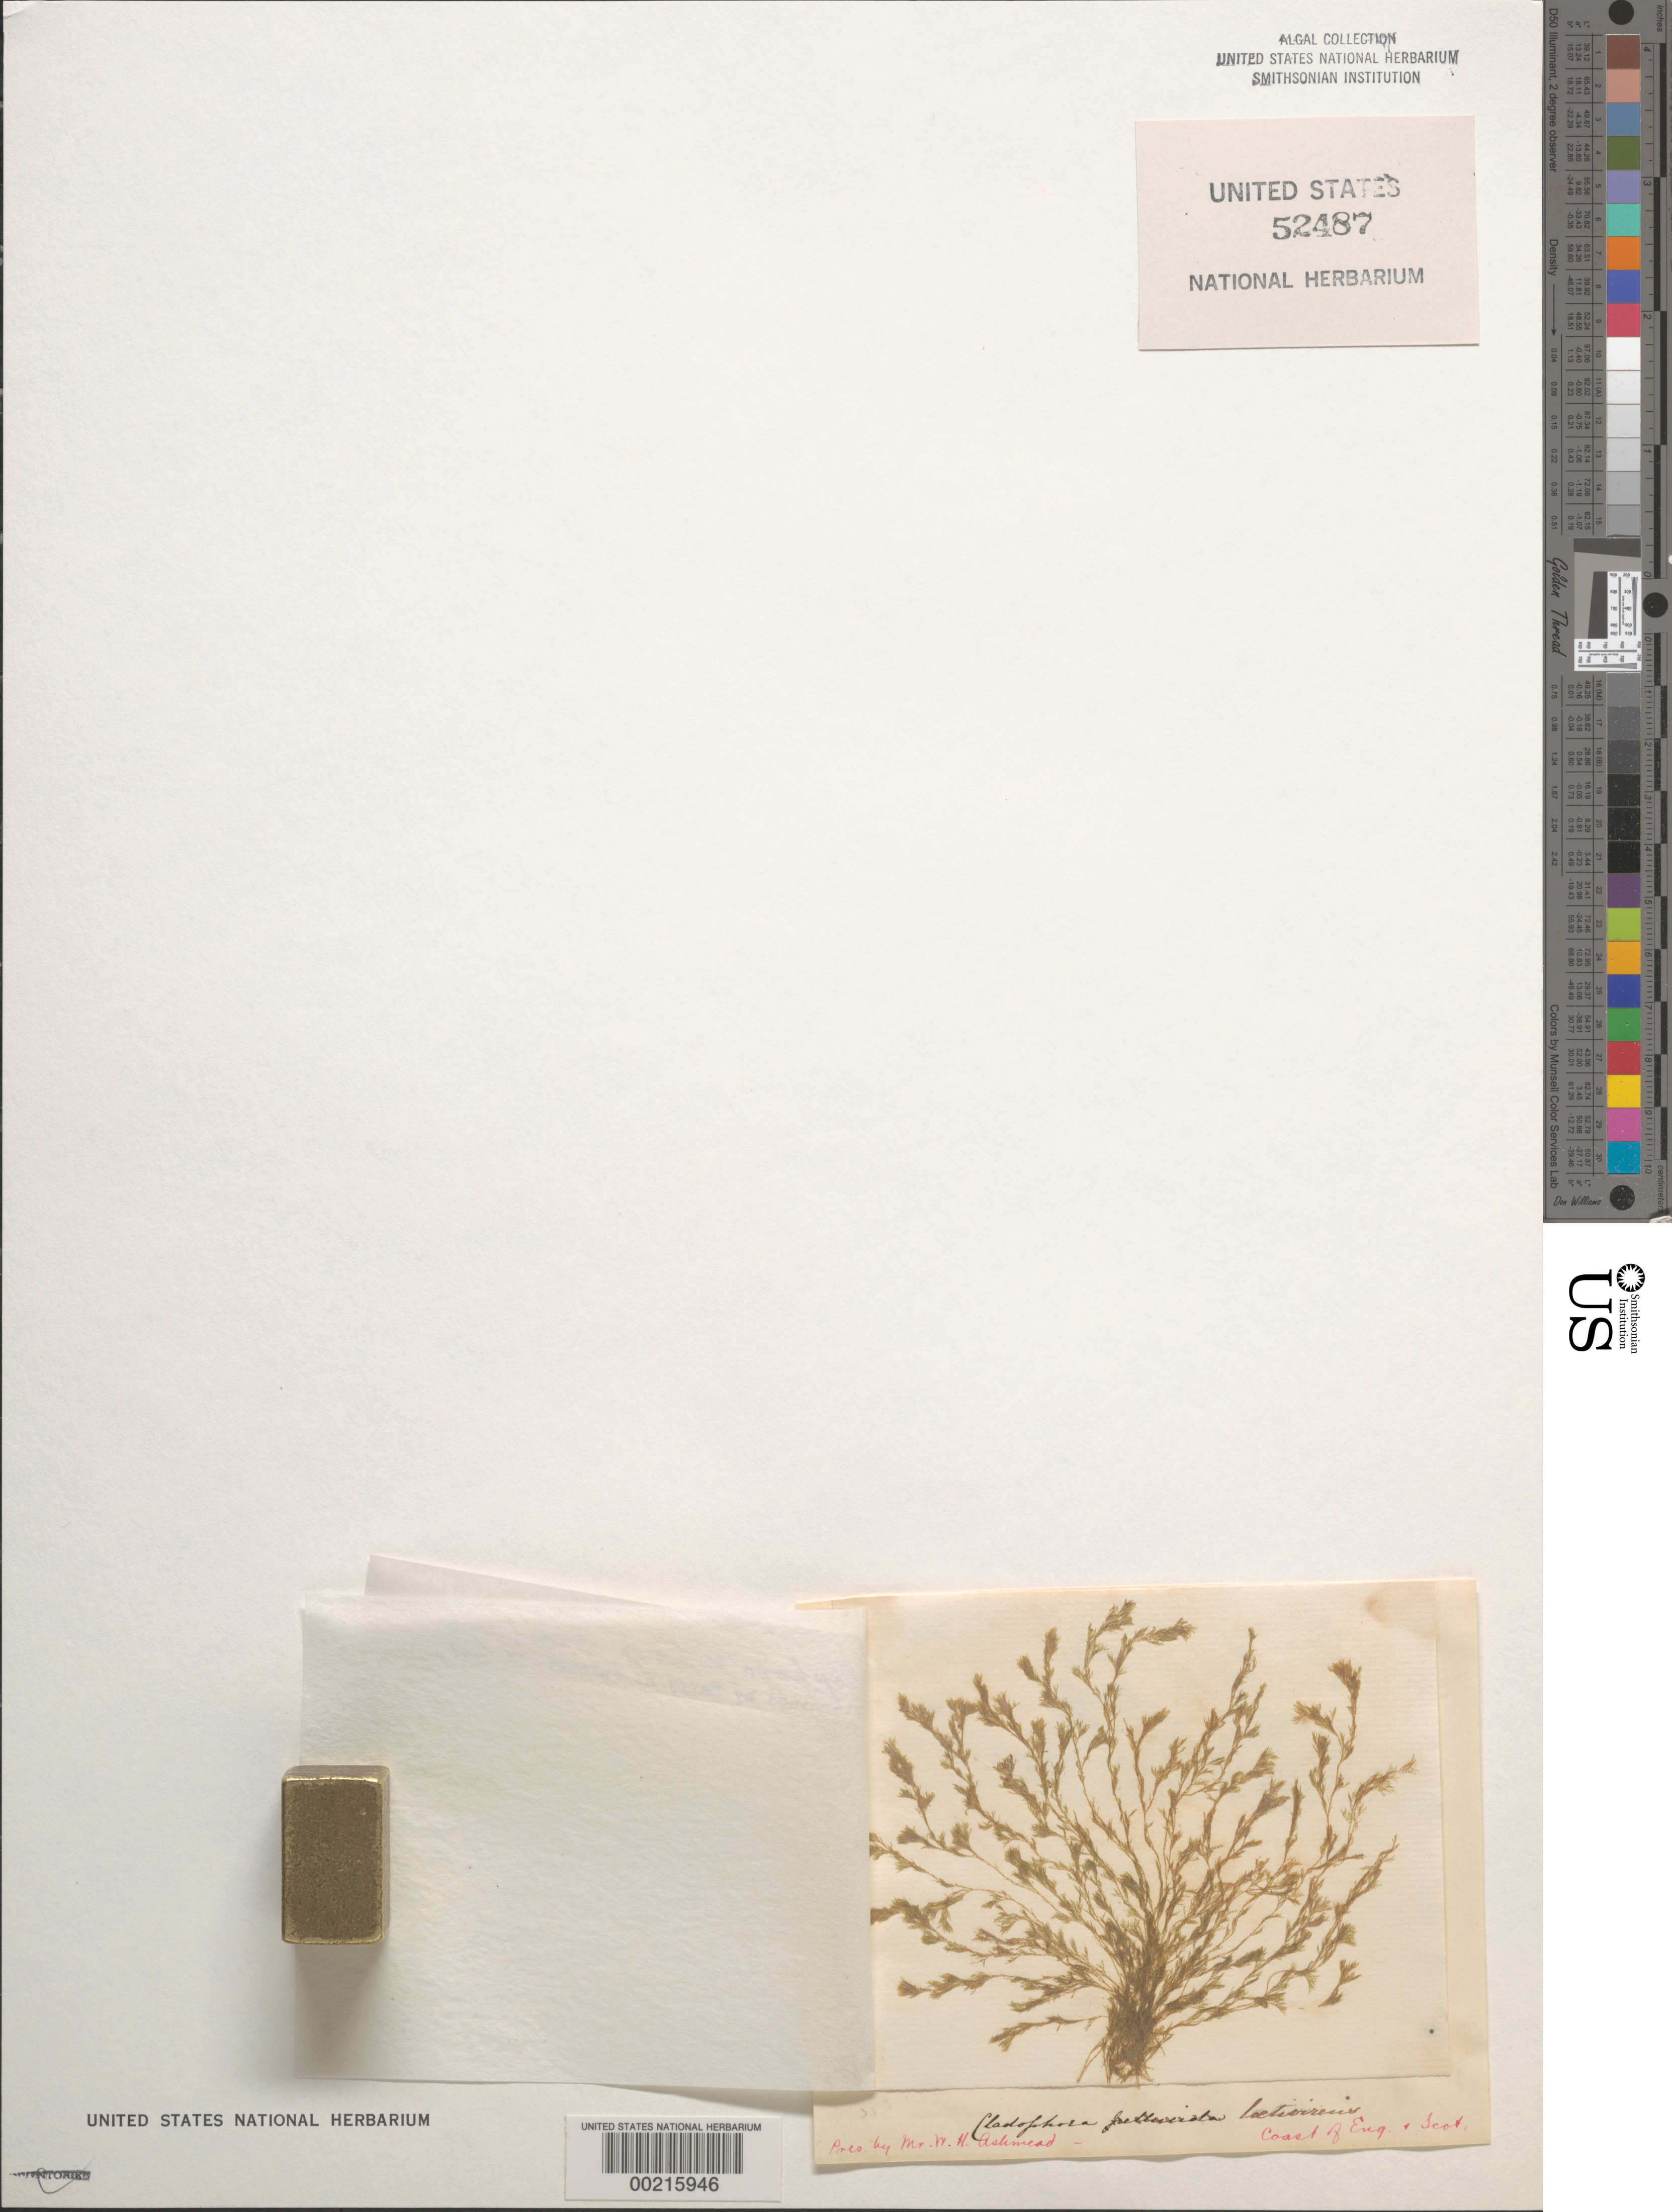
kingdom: Plantae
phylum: Chlorophyta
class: Ulvophyceae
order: Cladophorales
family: Cladophoraceae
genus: Lychaete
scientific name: Lychaete pellucida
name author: (Hudson) M.J. Wynne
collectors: W. Ashmead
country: United Kingdom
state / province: England / Scotland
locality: Coast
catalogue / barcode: US 52487